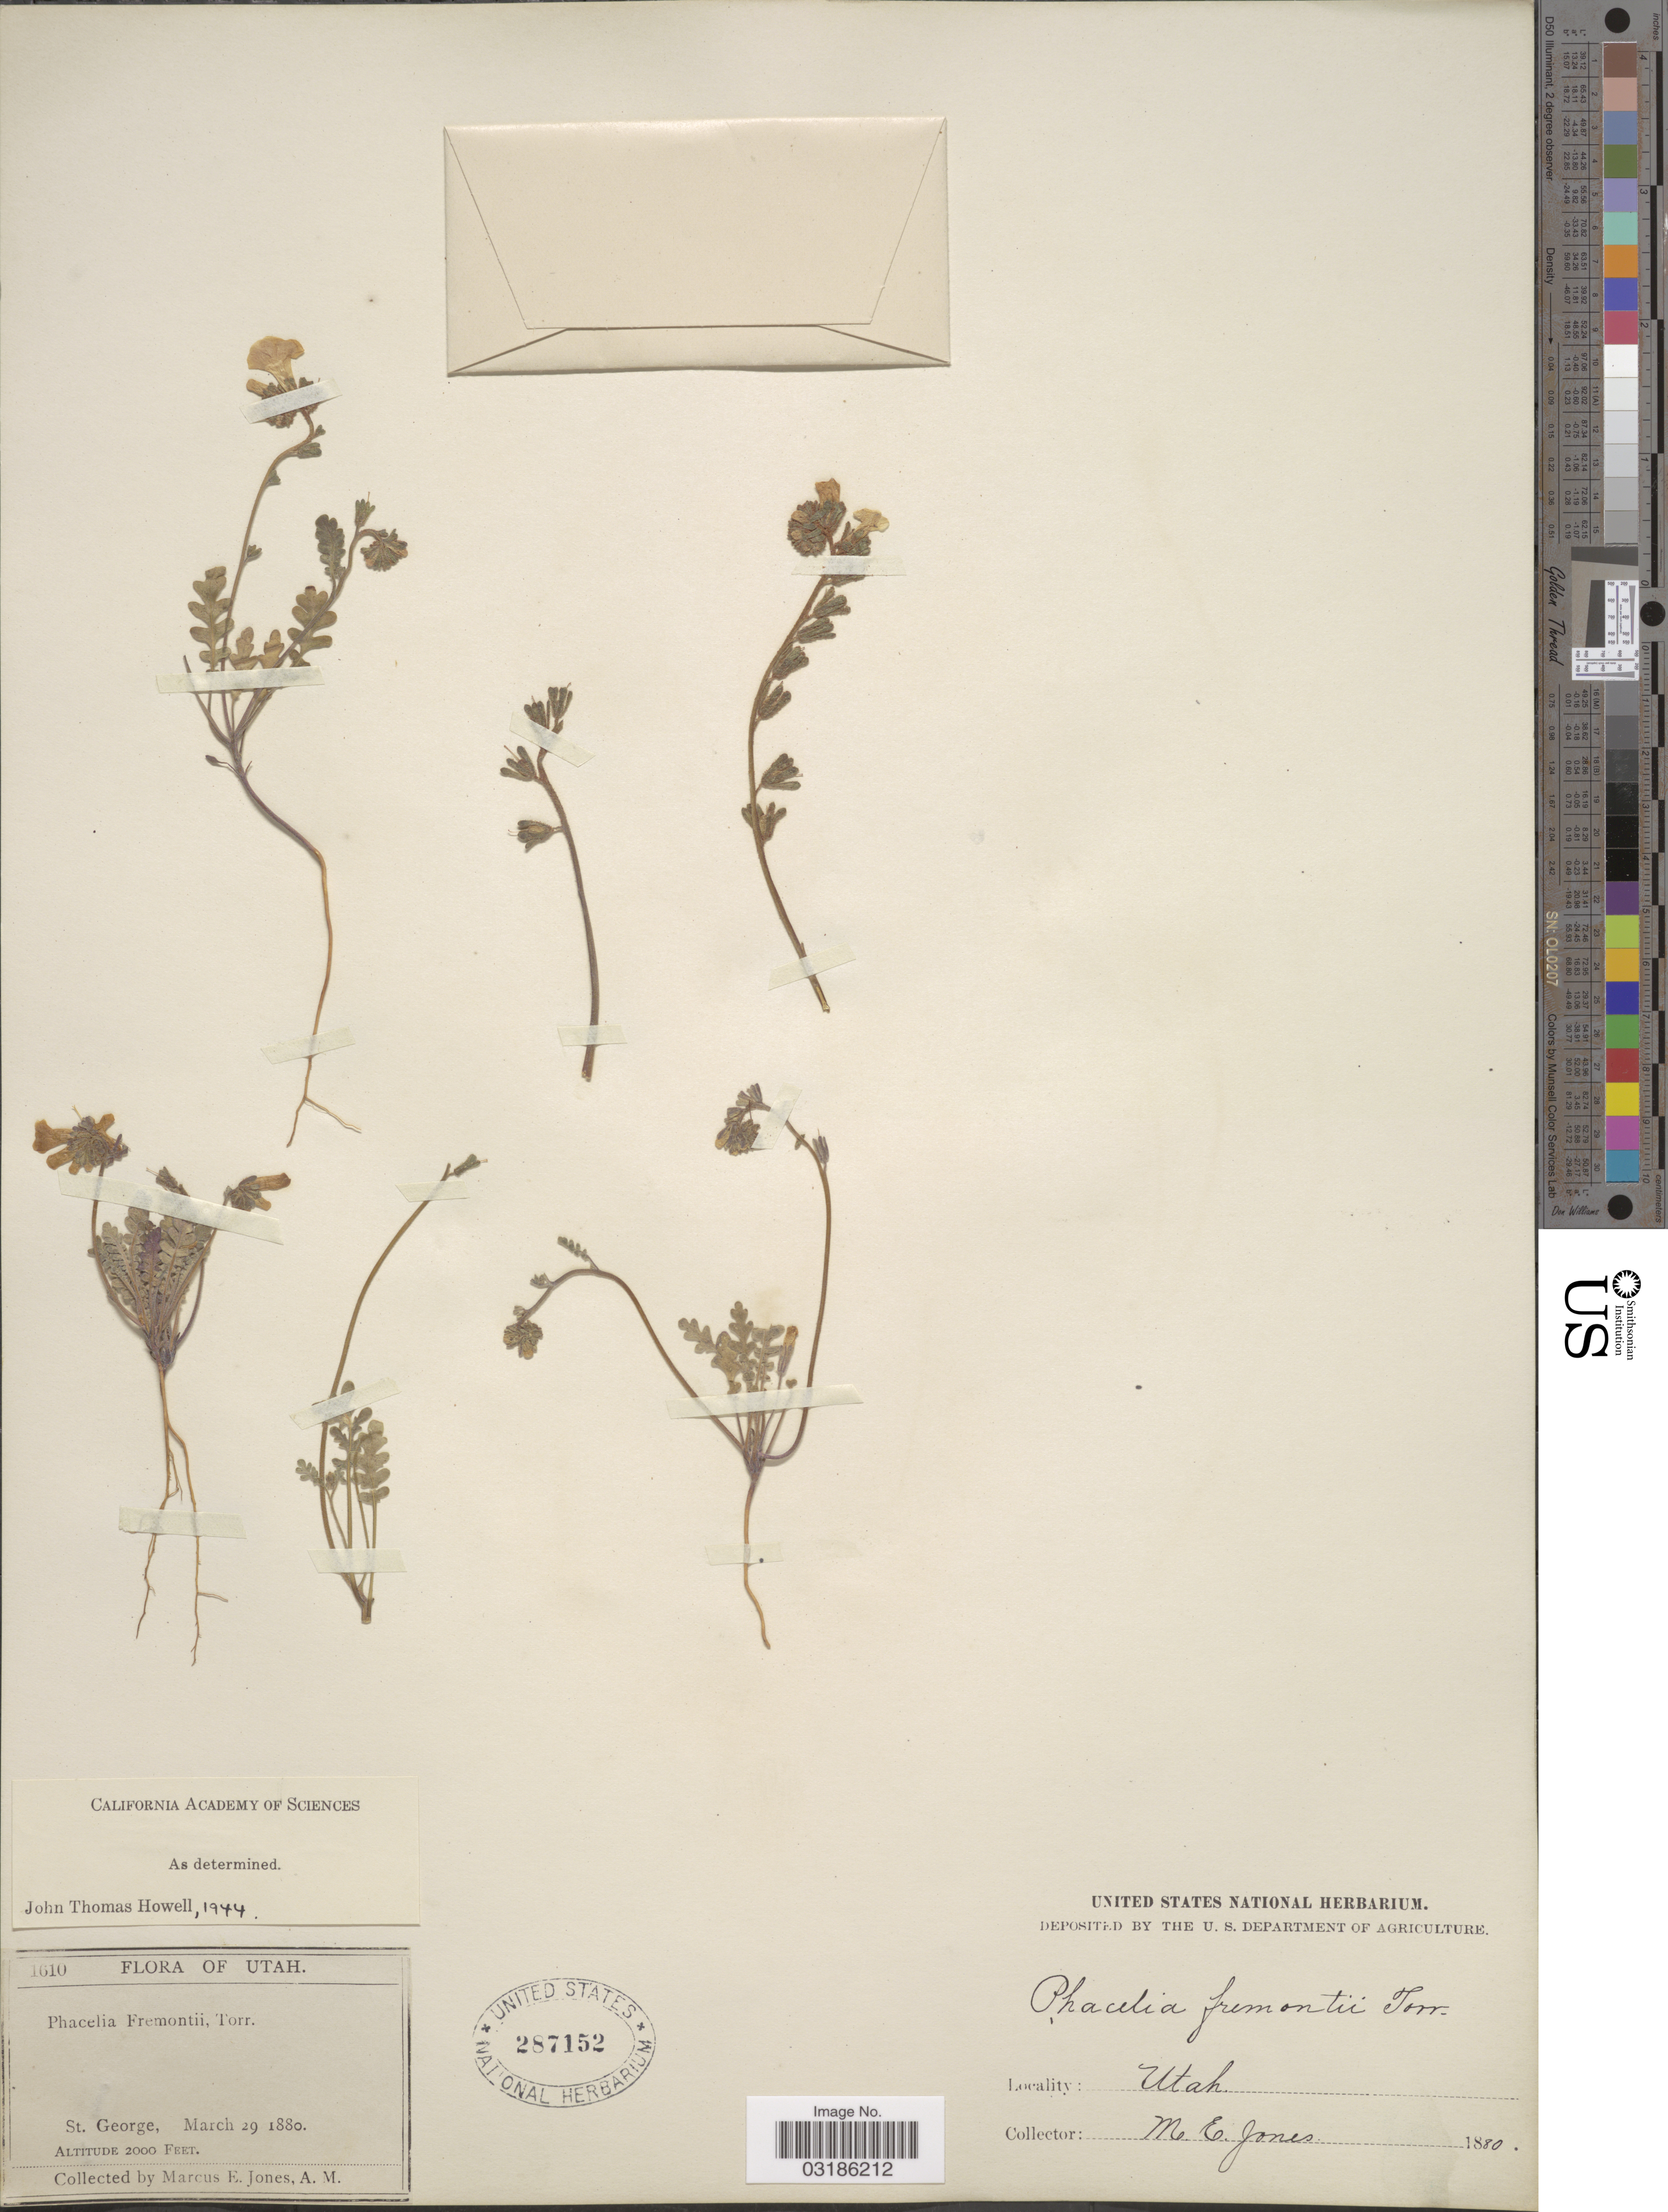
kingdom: Plantae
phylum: Tracheophyta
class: Magnoliopsida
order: Boraginales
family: Hydrophyllaceae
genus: Phacelia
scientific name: Phacelia fremontii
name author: Torr.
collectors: M. E. Jones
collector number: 1610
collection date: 1880-03-29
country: United States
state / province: Utah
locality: St. George.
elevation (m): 610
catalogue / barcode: US 287152